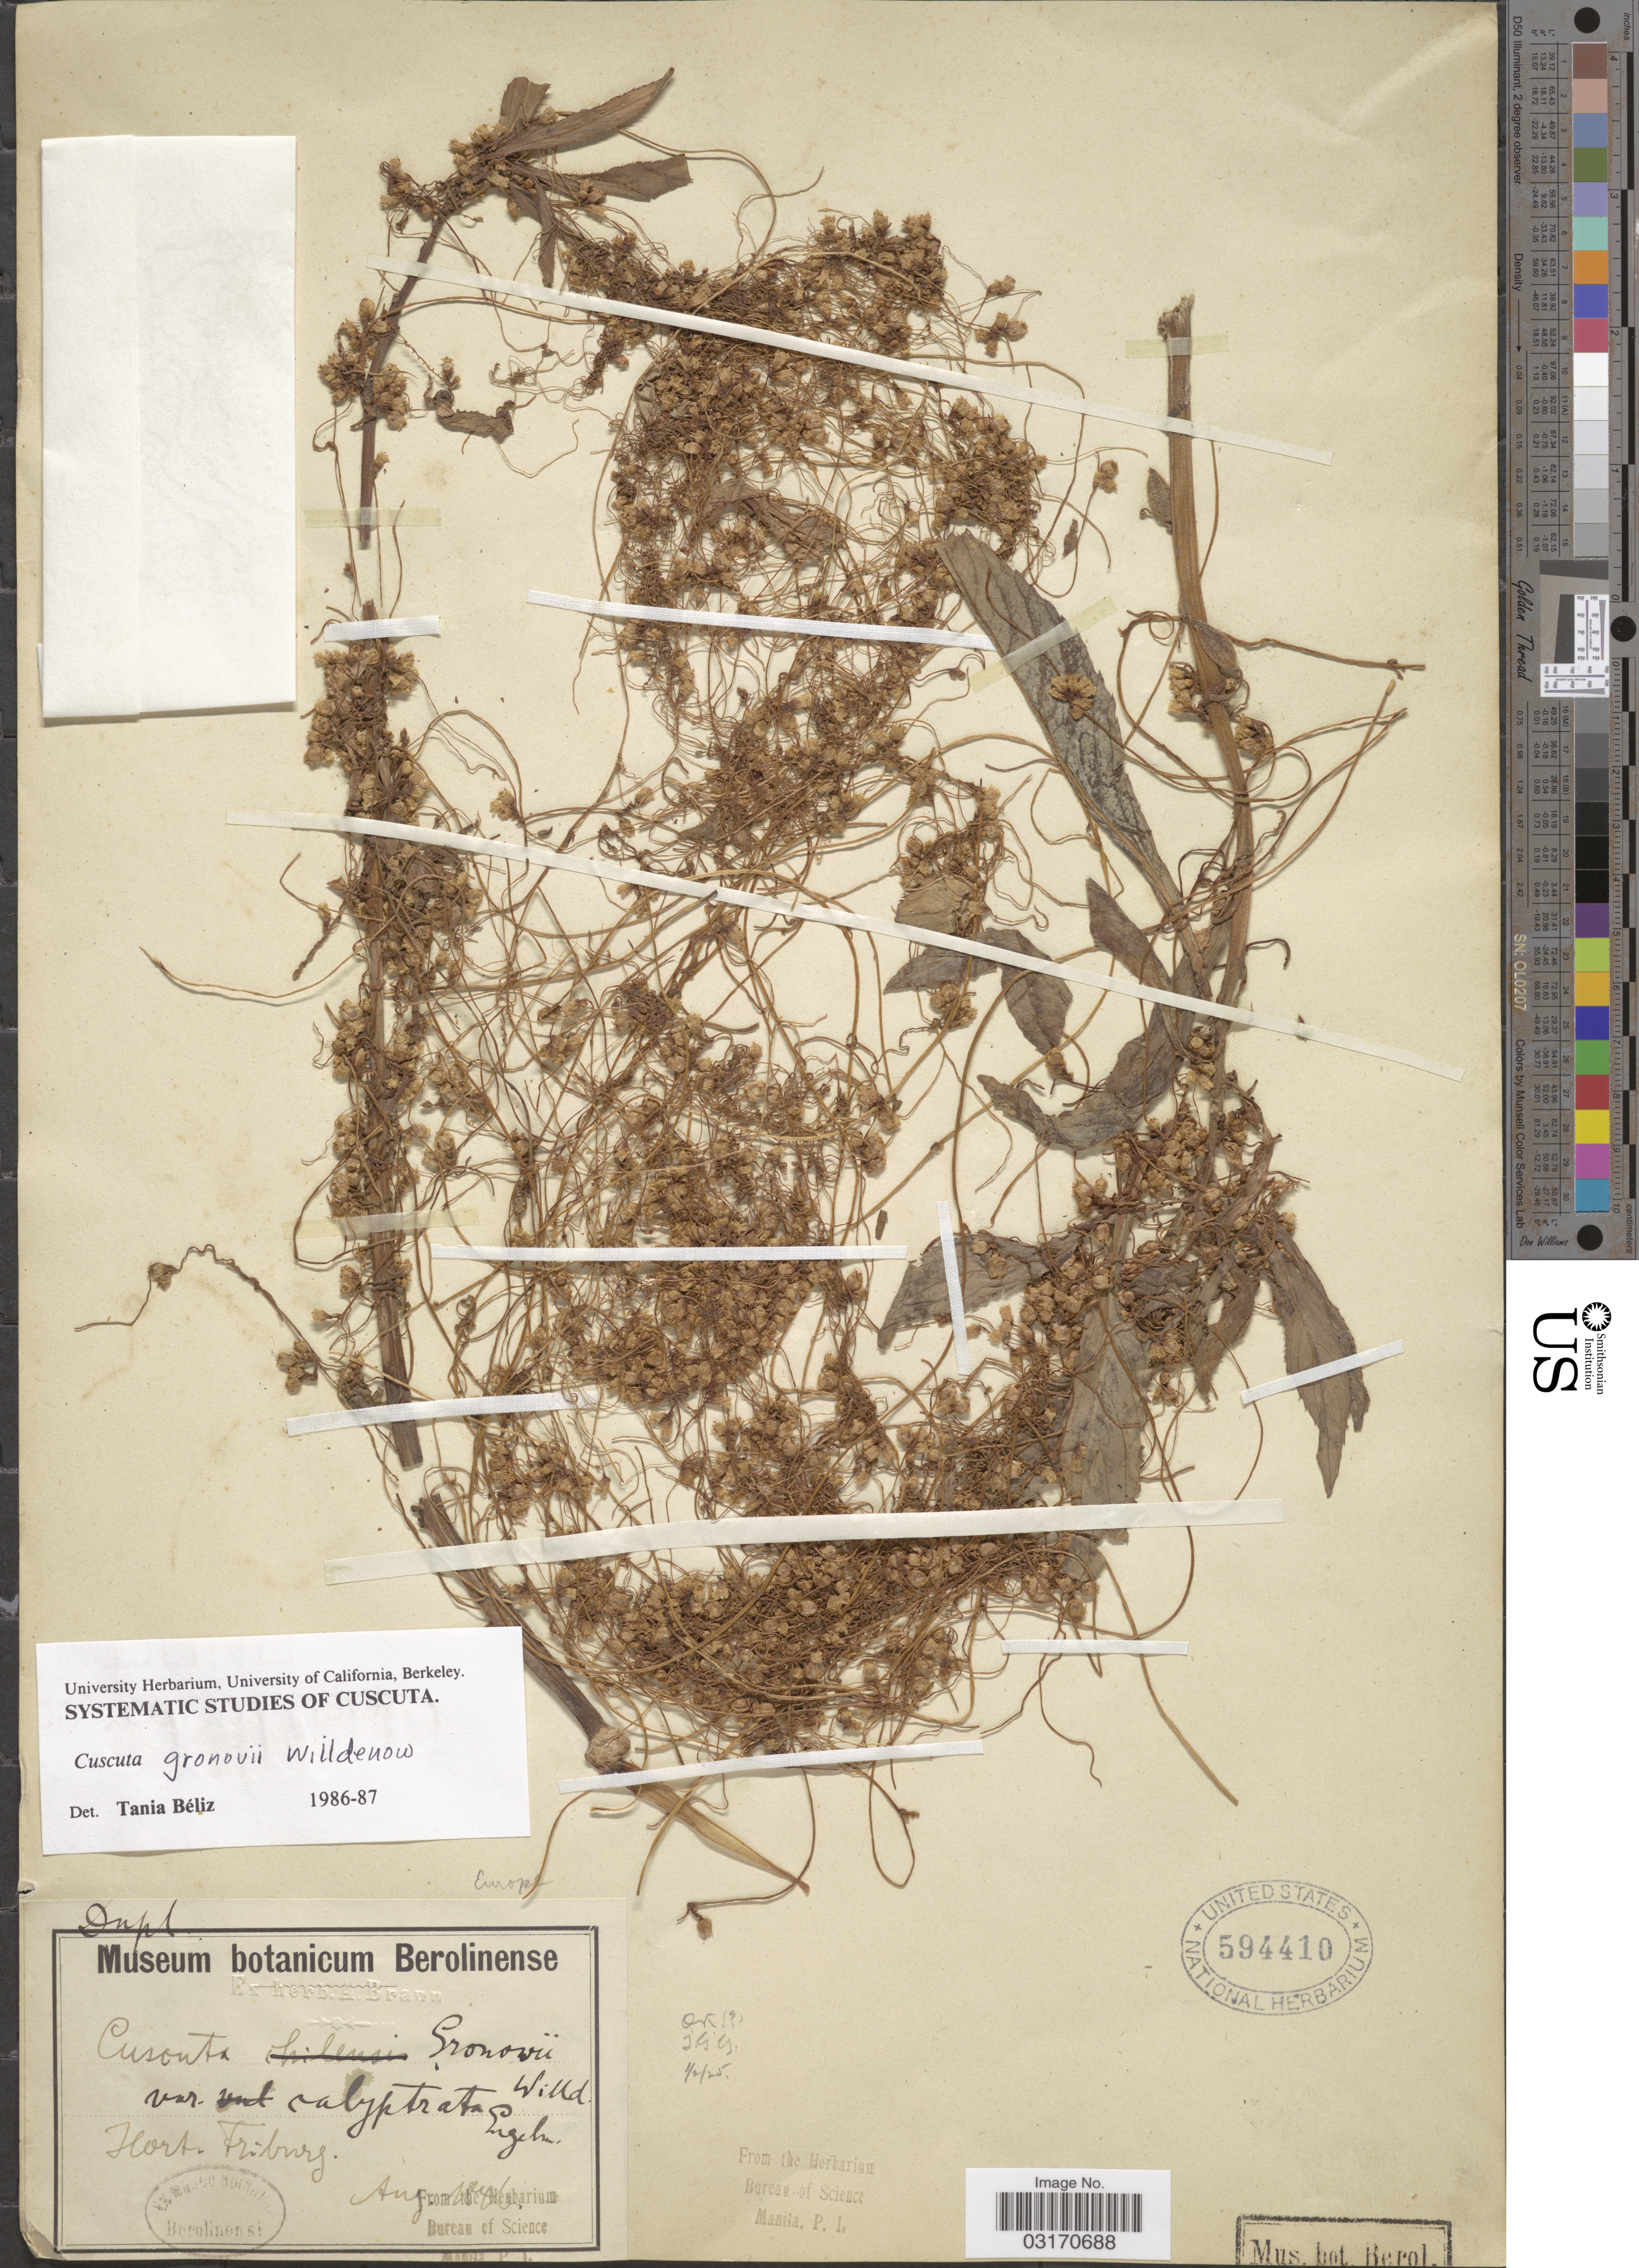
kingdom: Plantae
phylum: Tracheophyta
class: Magnoliopsida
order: Solanales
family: Convolvulaceae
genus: Cuscuta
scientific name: Cuscuta gronovii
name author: Willd. ex Schult.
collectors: ex herb. A. Braun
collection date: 1886-08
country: Switzerland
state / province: Fribourg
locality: Hort. Friburg.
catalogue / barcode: US 594410